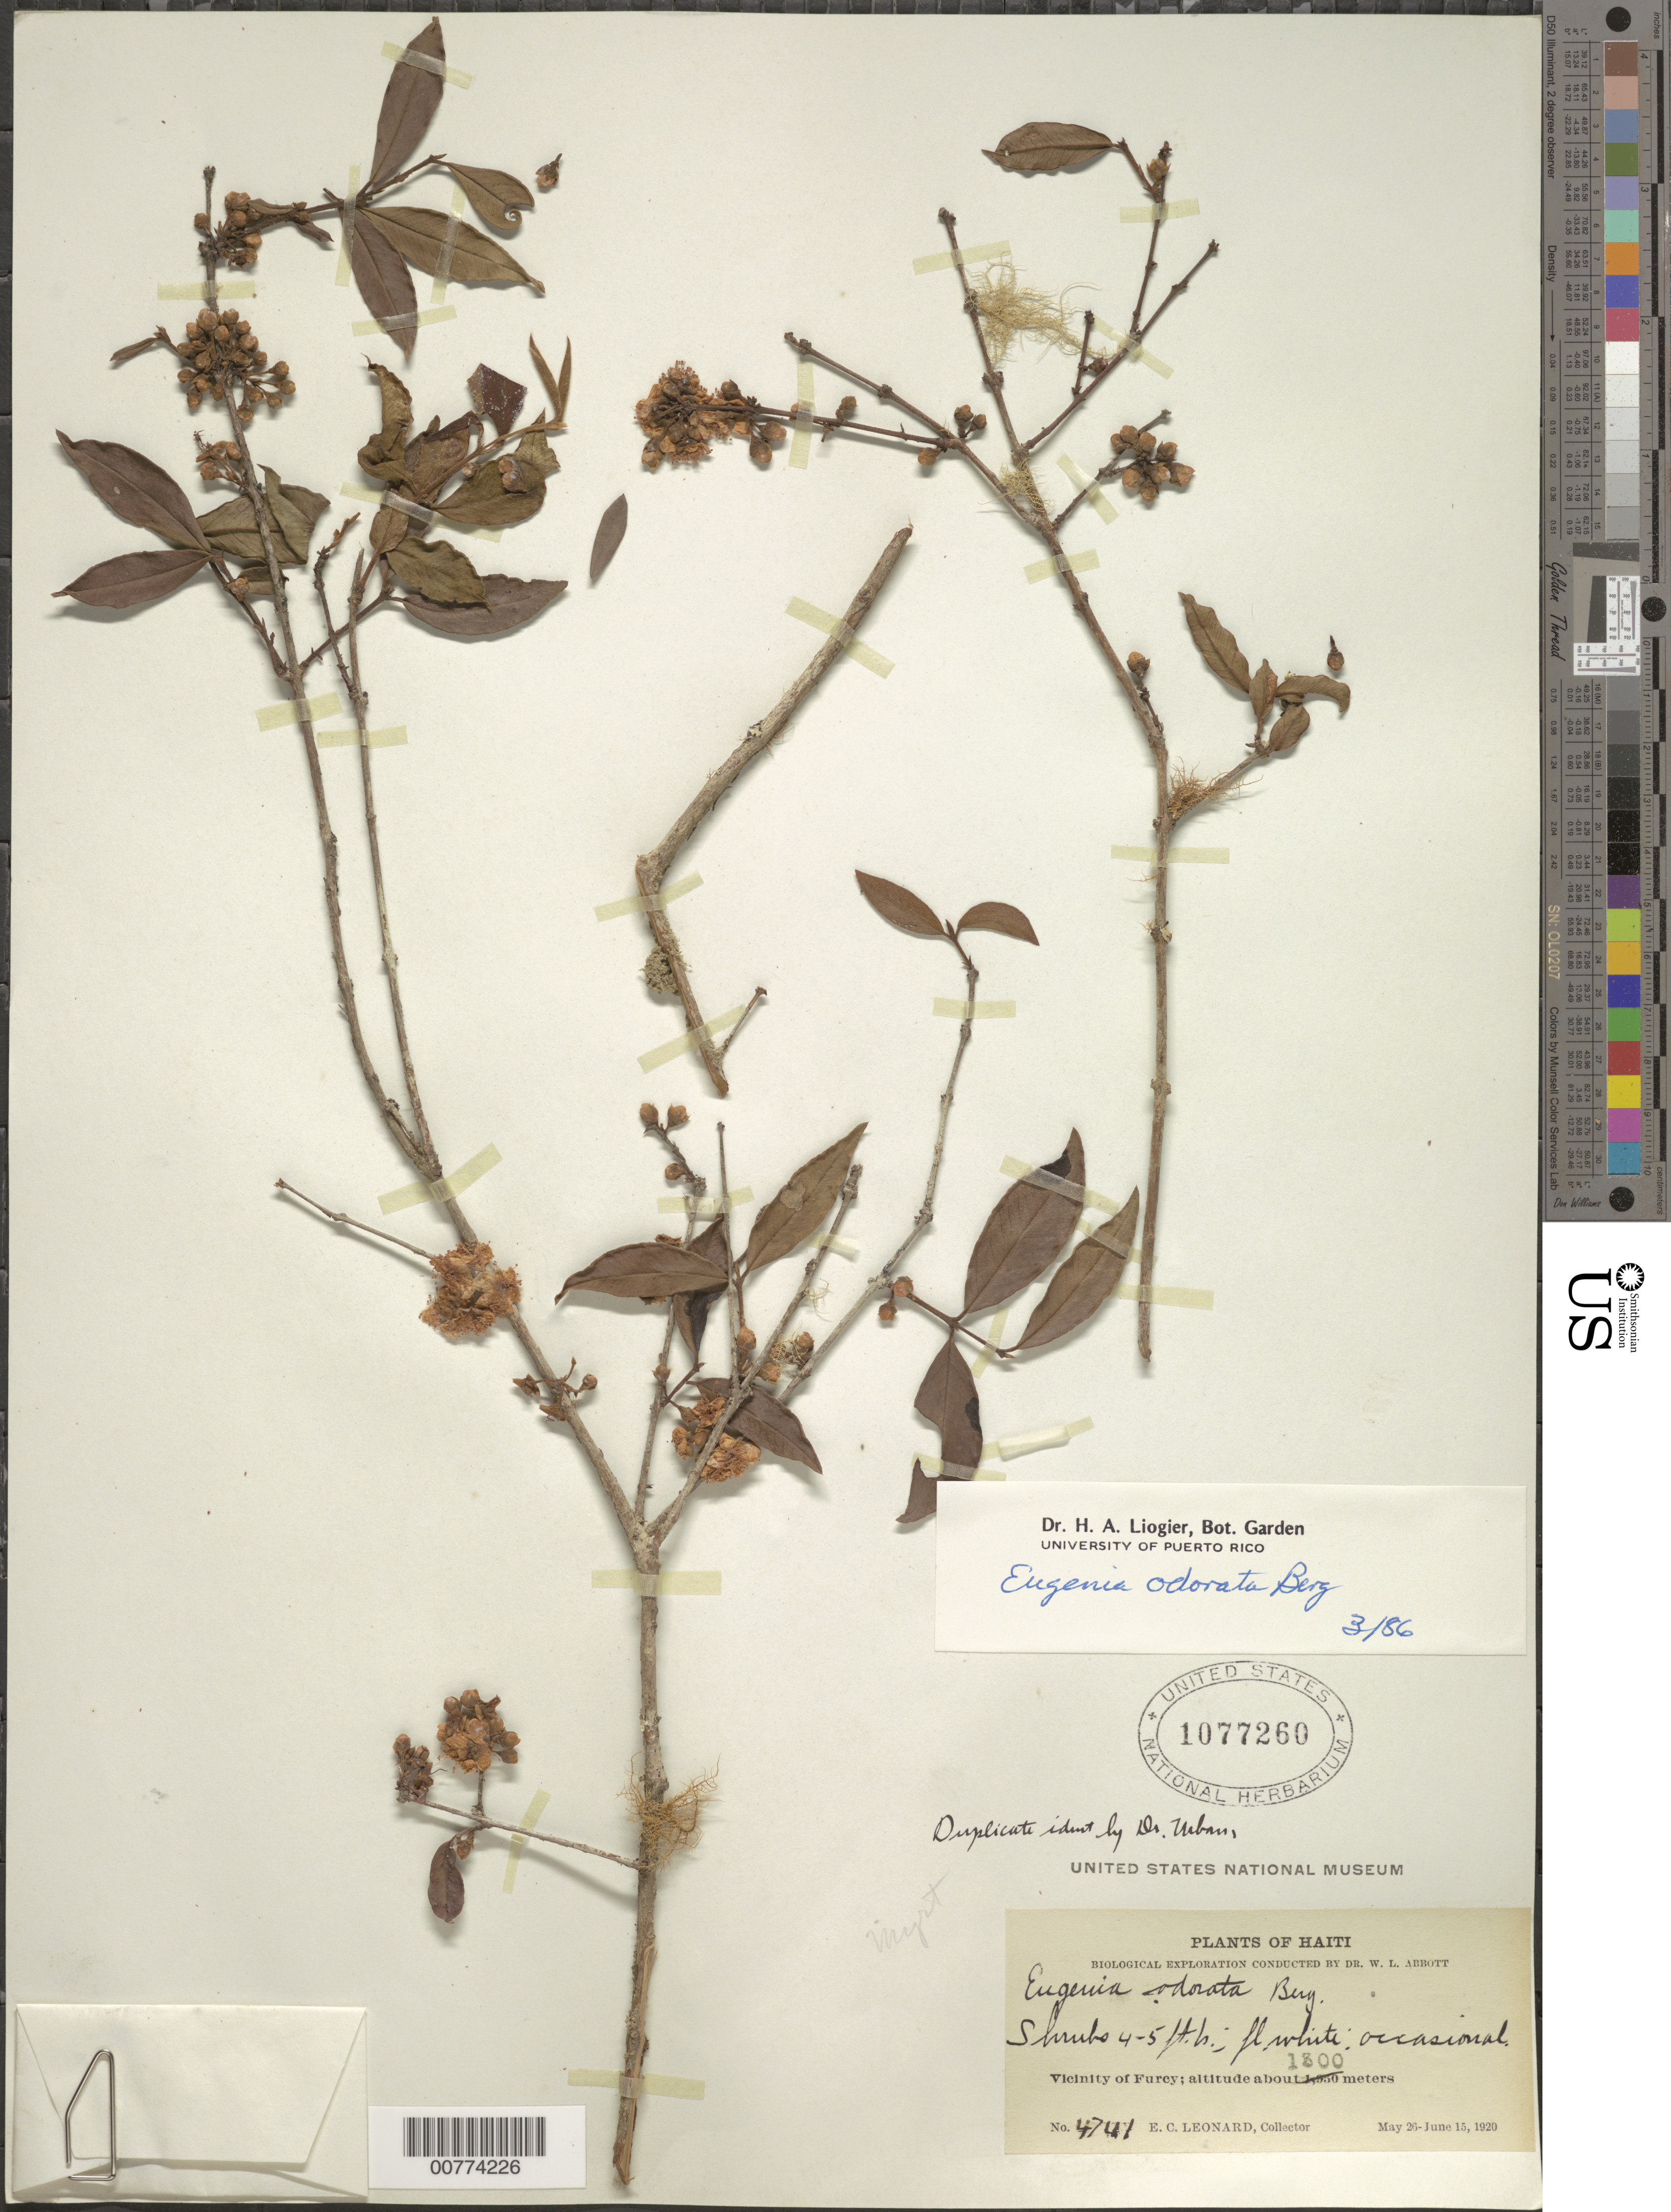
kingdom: Plantae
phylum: Tracheophyta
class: Magnoliopsida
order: Myrtales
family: Myrtaceae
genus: Eugenia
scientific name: Eugenia isabeliana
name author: Kiaersk.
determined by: Liogier, Alain H.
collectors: E. C. Leonard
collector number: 4741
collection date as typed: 26 May 1920 15 Jun 1920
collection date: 1920-05-26/1920-06-15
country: Haiti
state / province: Ouest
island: Hispaniola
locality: Vicinity of Furcy.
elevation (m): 1800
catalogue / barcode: US 1077260